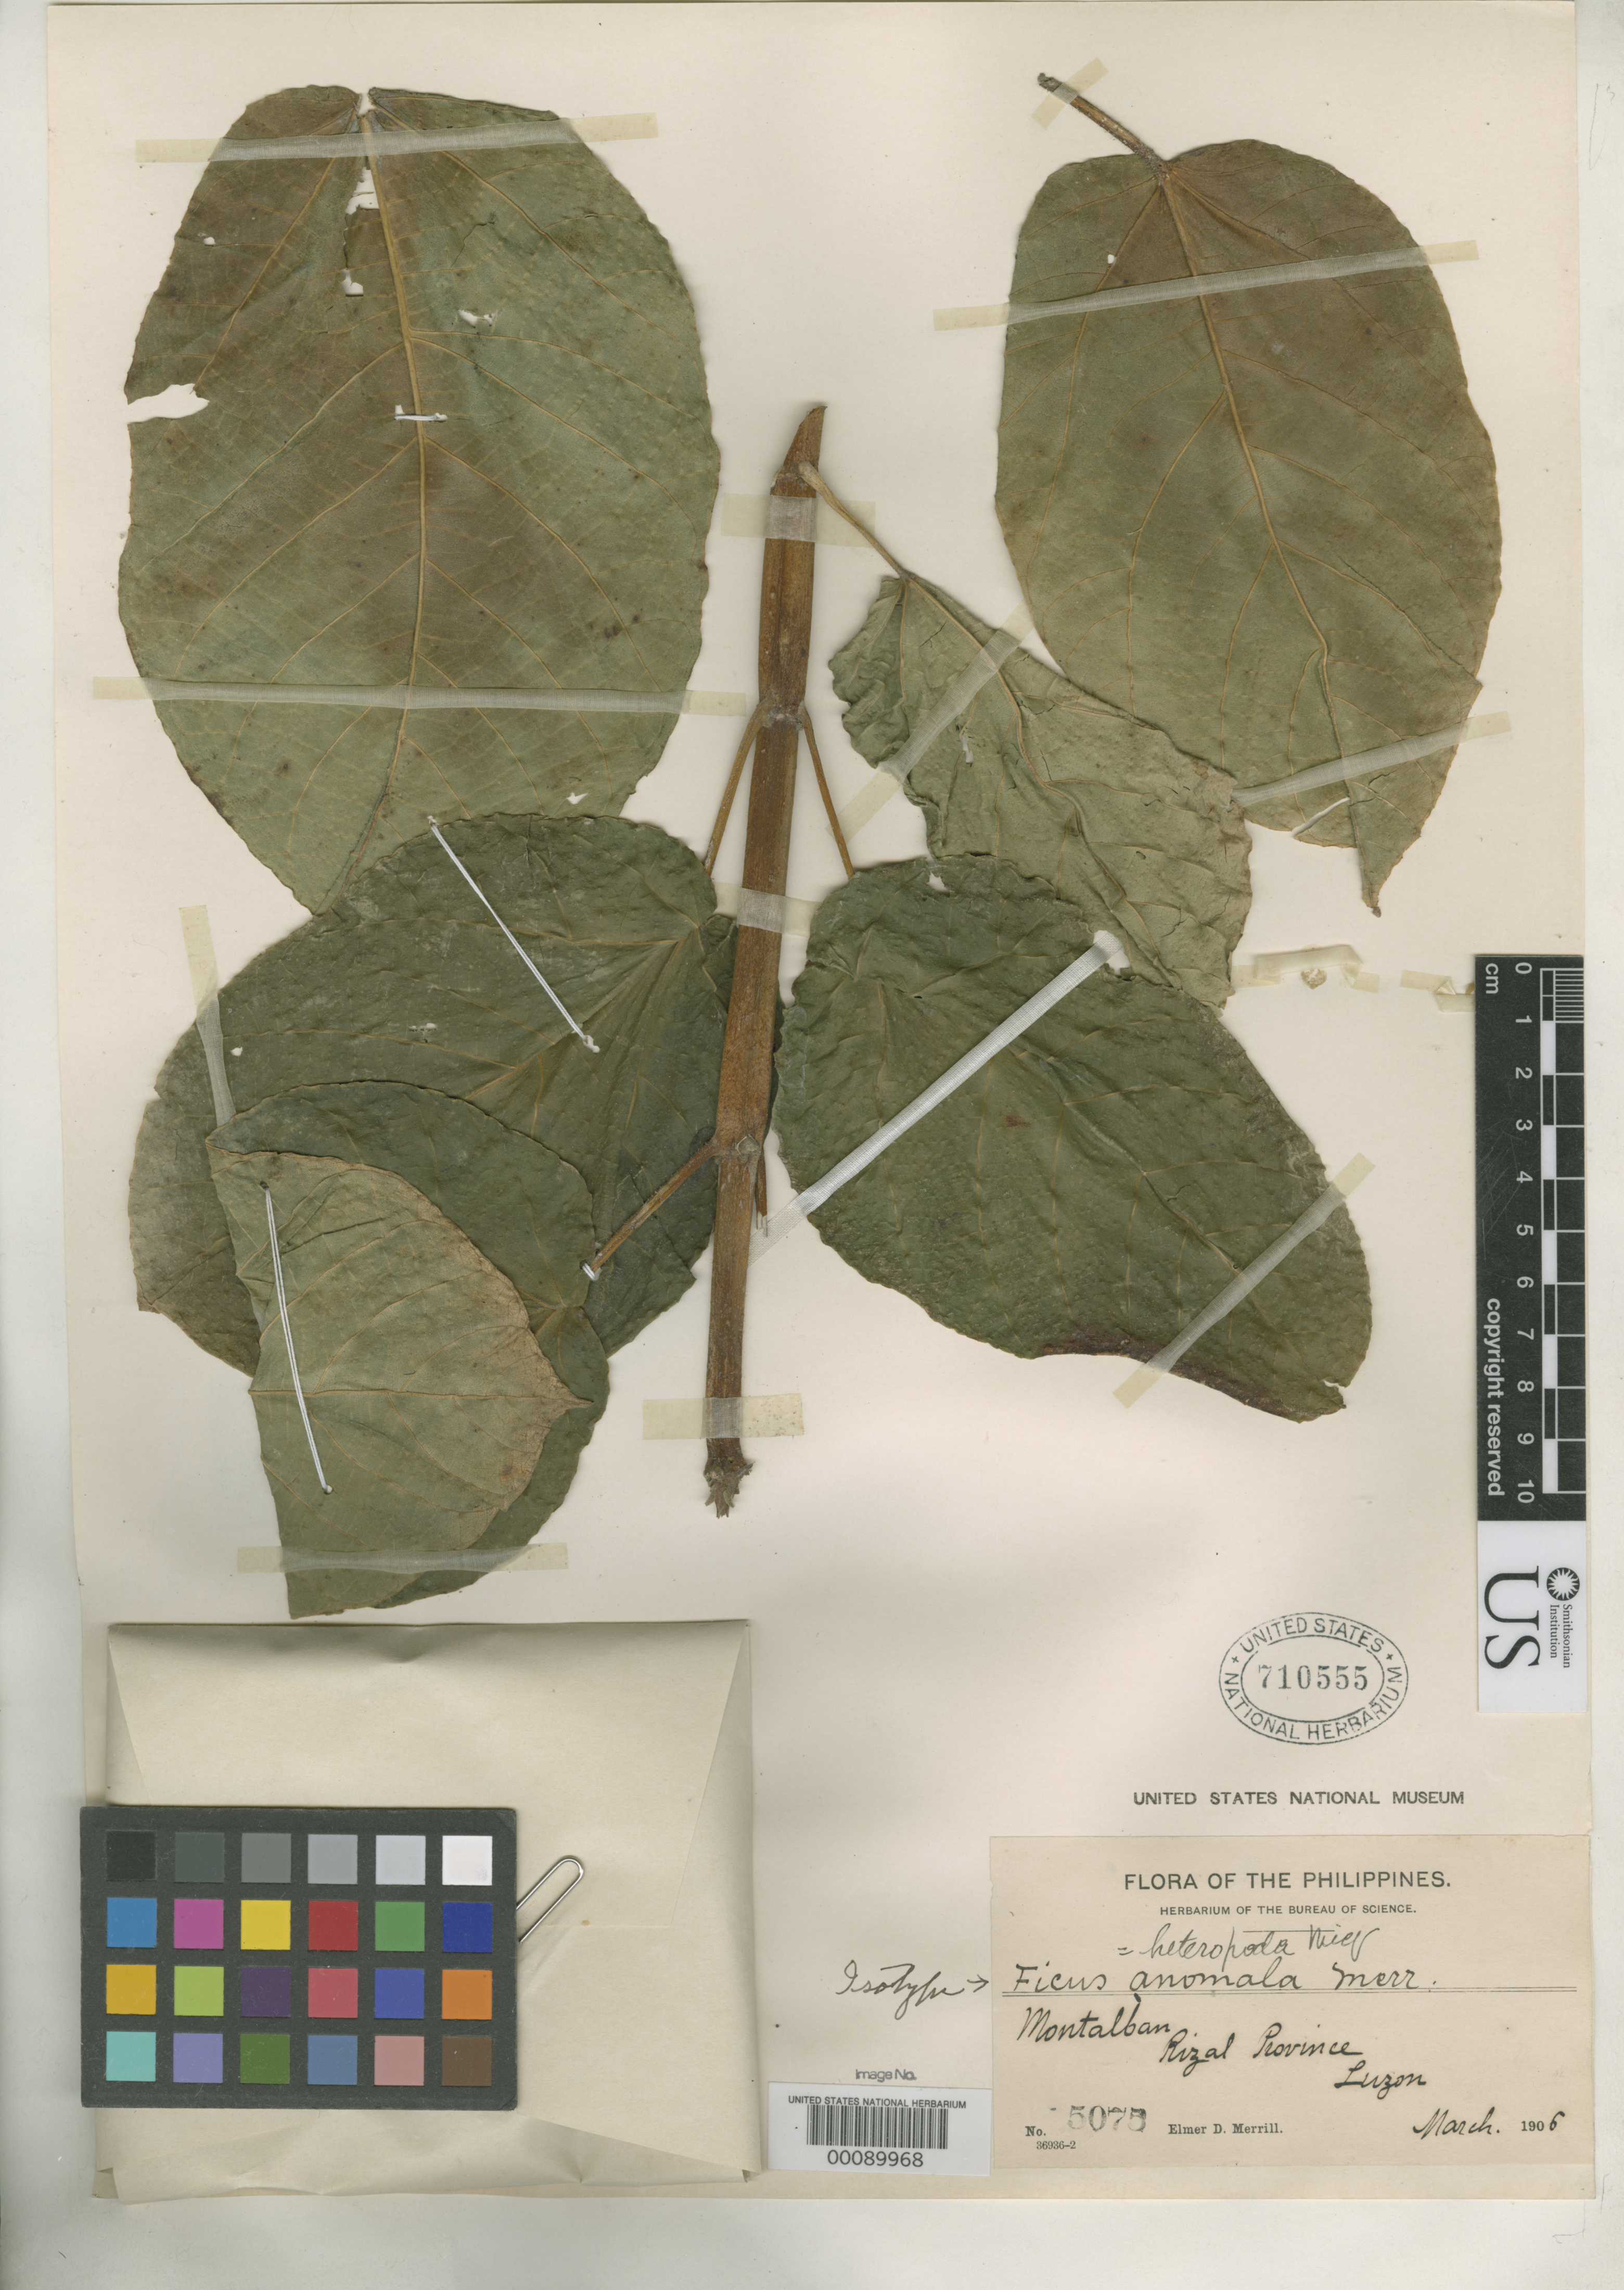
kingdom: Plantae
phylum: Tracheophyta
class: Magnoliopsida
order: Rosales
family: Moraceae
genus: Ficus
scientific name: Ficus anomala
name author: Merr.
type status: Isotype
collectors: E. D. Merrill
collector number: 5075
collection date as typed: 10 Mar 1906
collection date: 1906-03-10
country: Philippines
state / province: Calabarzon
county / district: Rizal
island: Luzon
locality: Montalban.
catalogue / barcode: US 710555